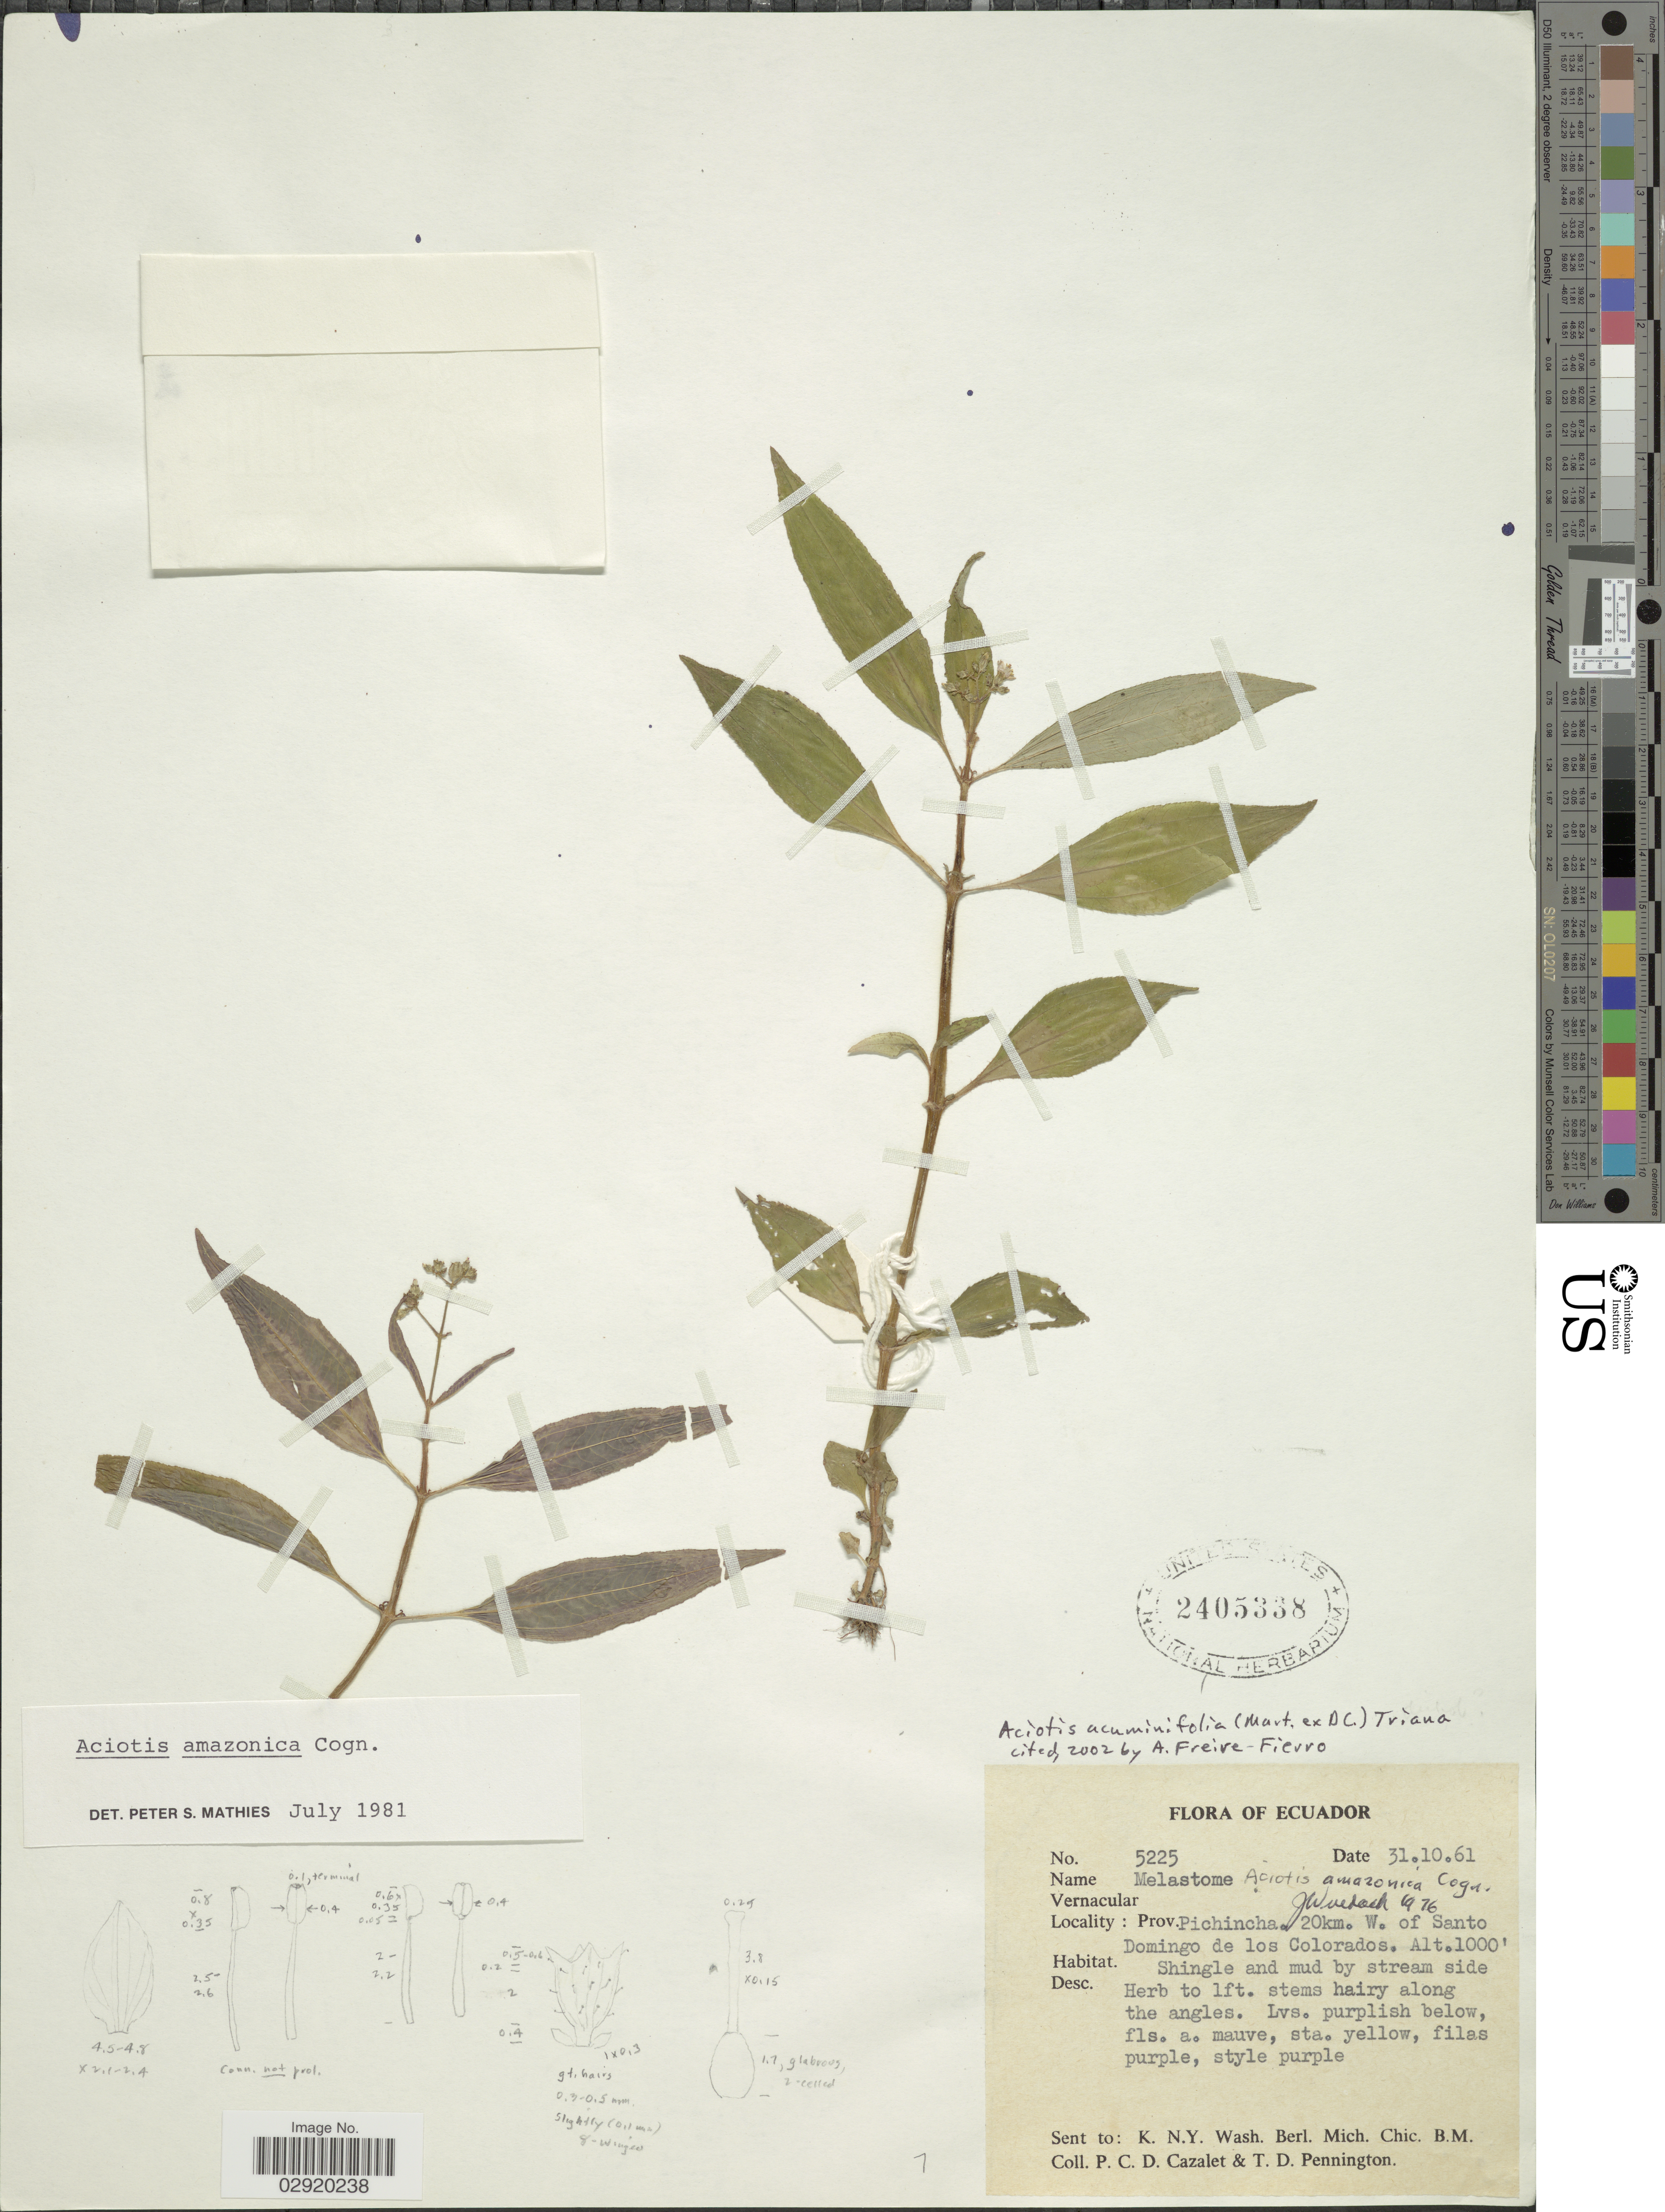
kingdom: Plantae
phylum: Tracheophyta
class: Magnoliopsida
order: Myrtales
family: Melastomataceae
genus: Aciotis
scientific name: Aciotis acuminifolia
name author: (Mart. ex DC.) Triana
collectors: P. C. D. Cazalet & T. D. Pennington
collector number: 5225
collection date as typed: Transcribed d/m/y: 31/10/61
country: Ecuador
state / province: Pichincha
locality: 20km. W. of Santo Domingo de los Colorados.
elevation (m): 305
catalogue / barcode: US 2405338